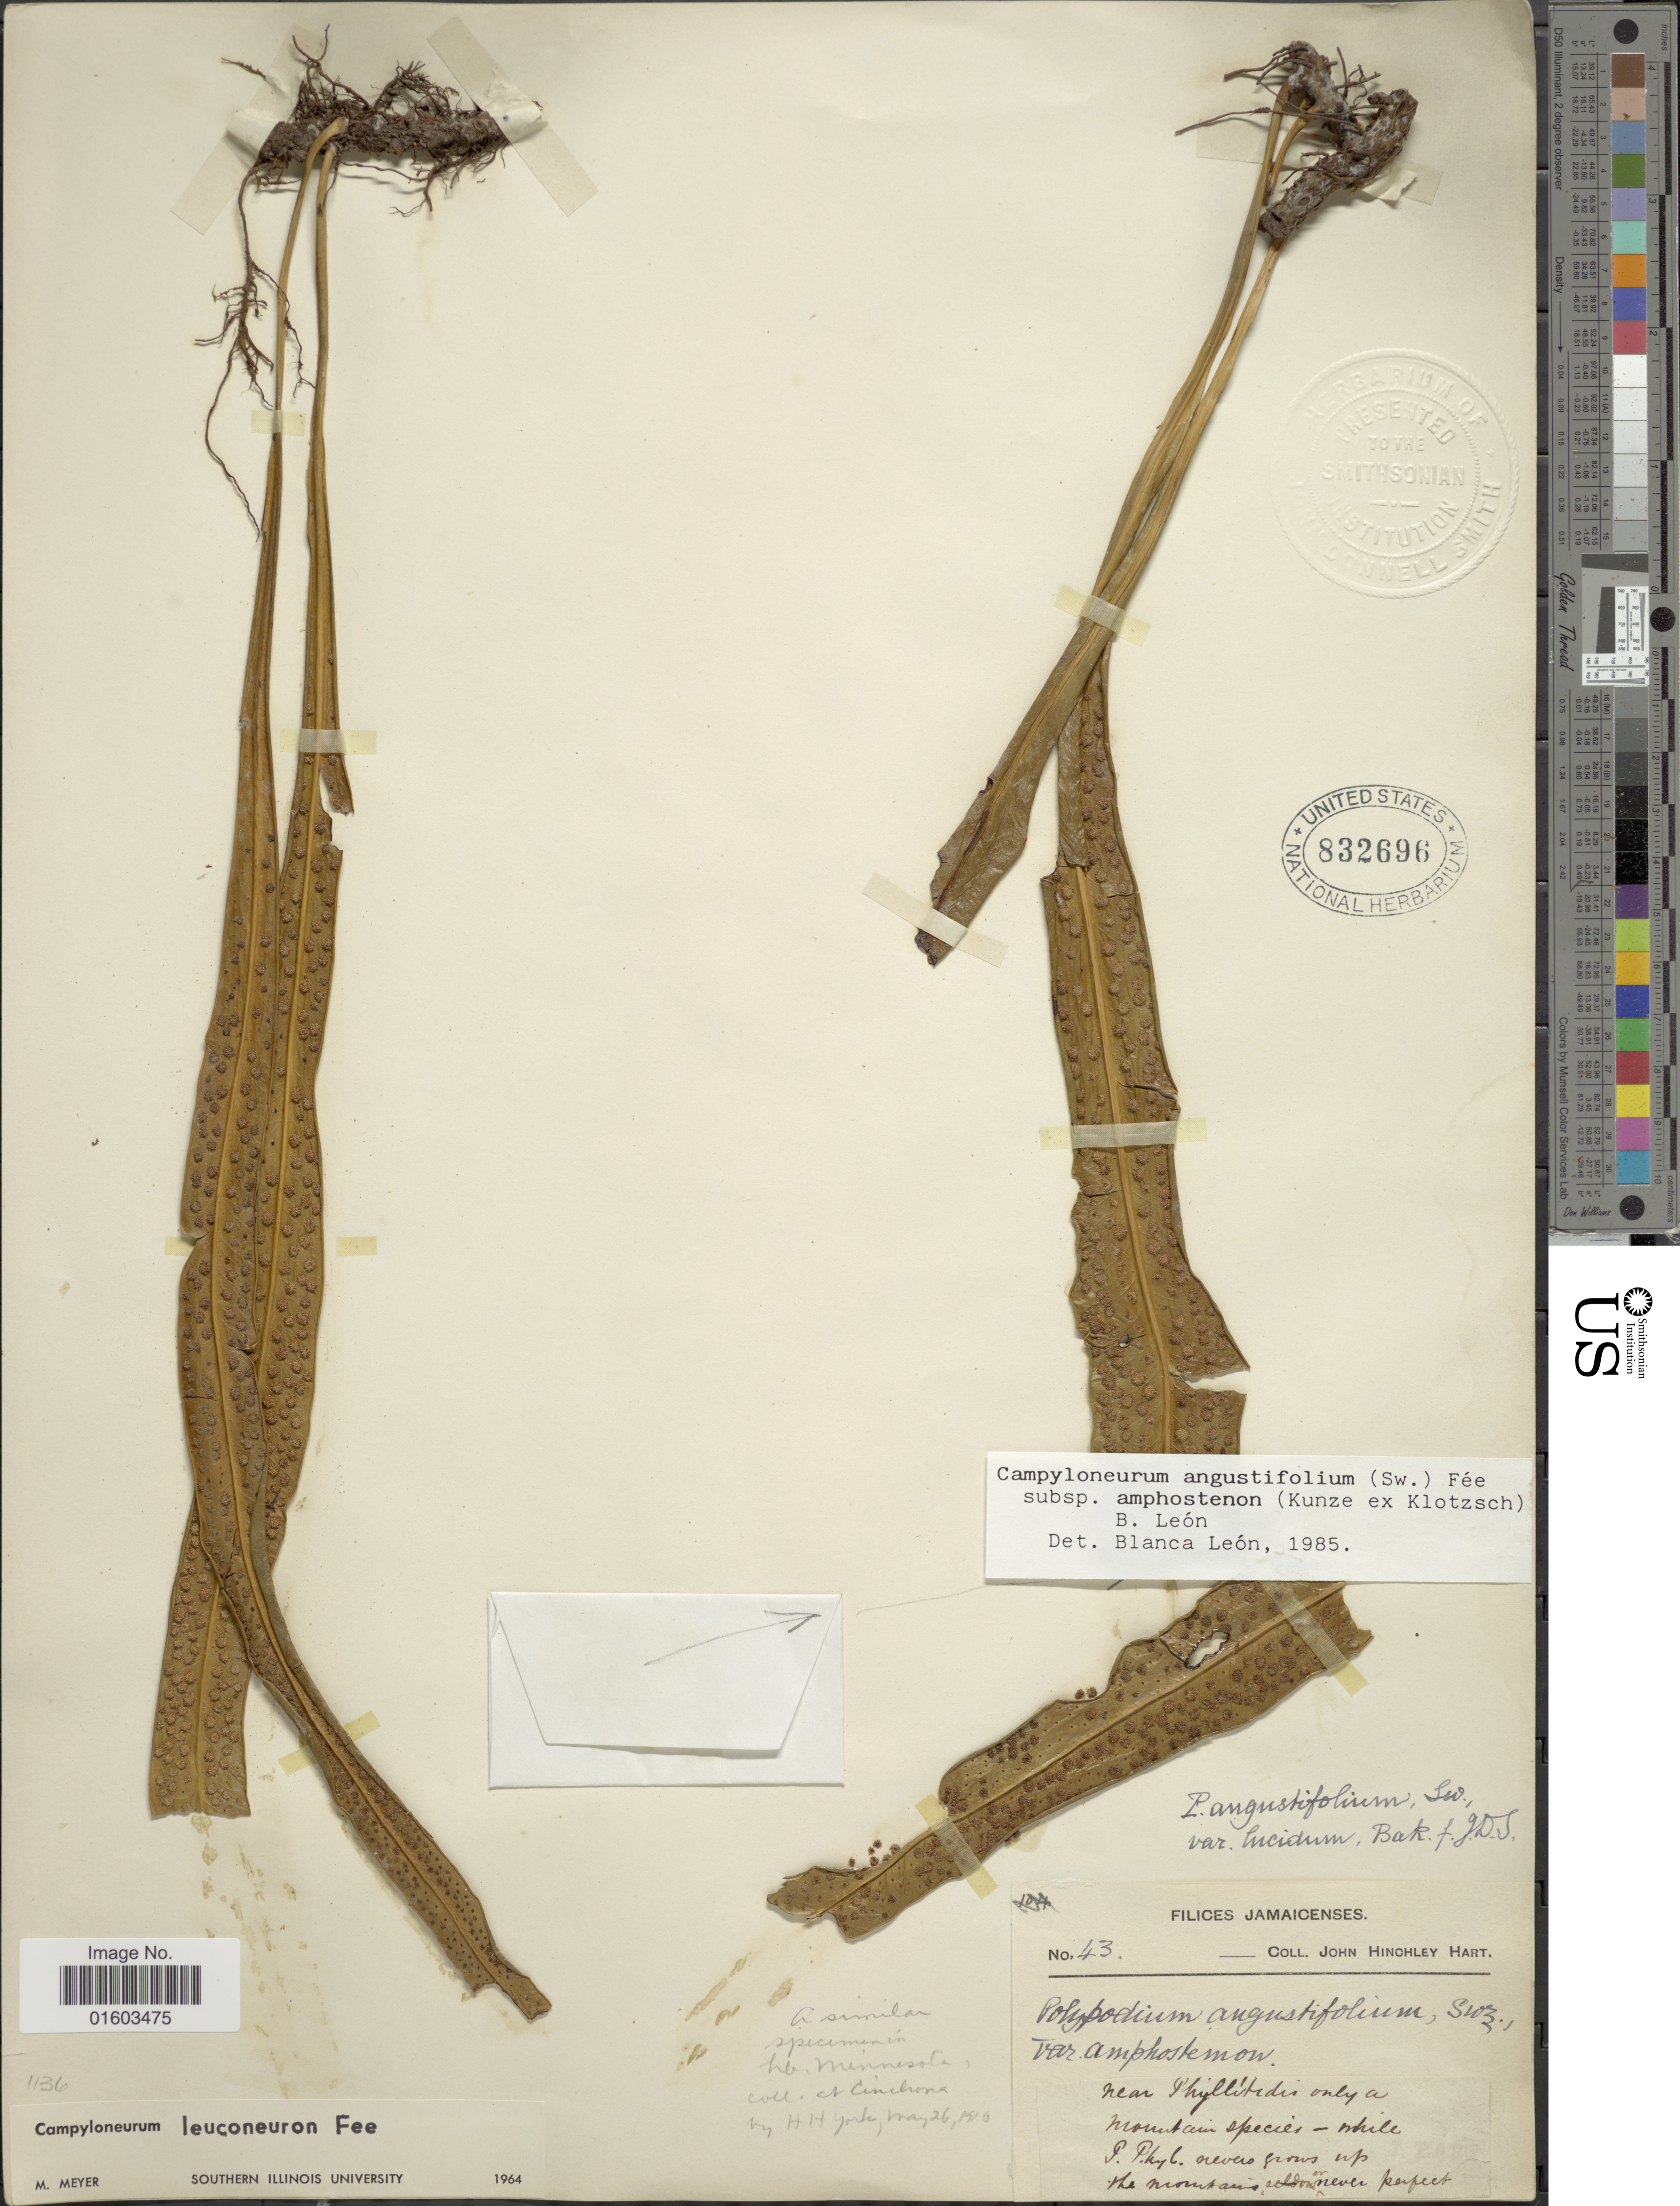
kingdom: Plantae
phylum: Tracheophyta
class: Polypodiopsida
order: Polypodiales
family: Polypodiaceae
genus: Campyloneurum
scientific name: Campyloneurum angustifolium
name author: (Sw.) Fée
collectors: J. H. Hart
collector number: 43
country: Jamaica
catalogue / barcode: US 832696